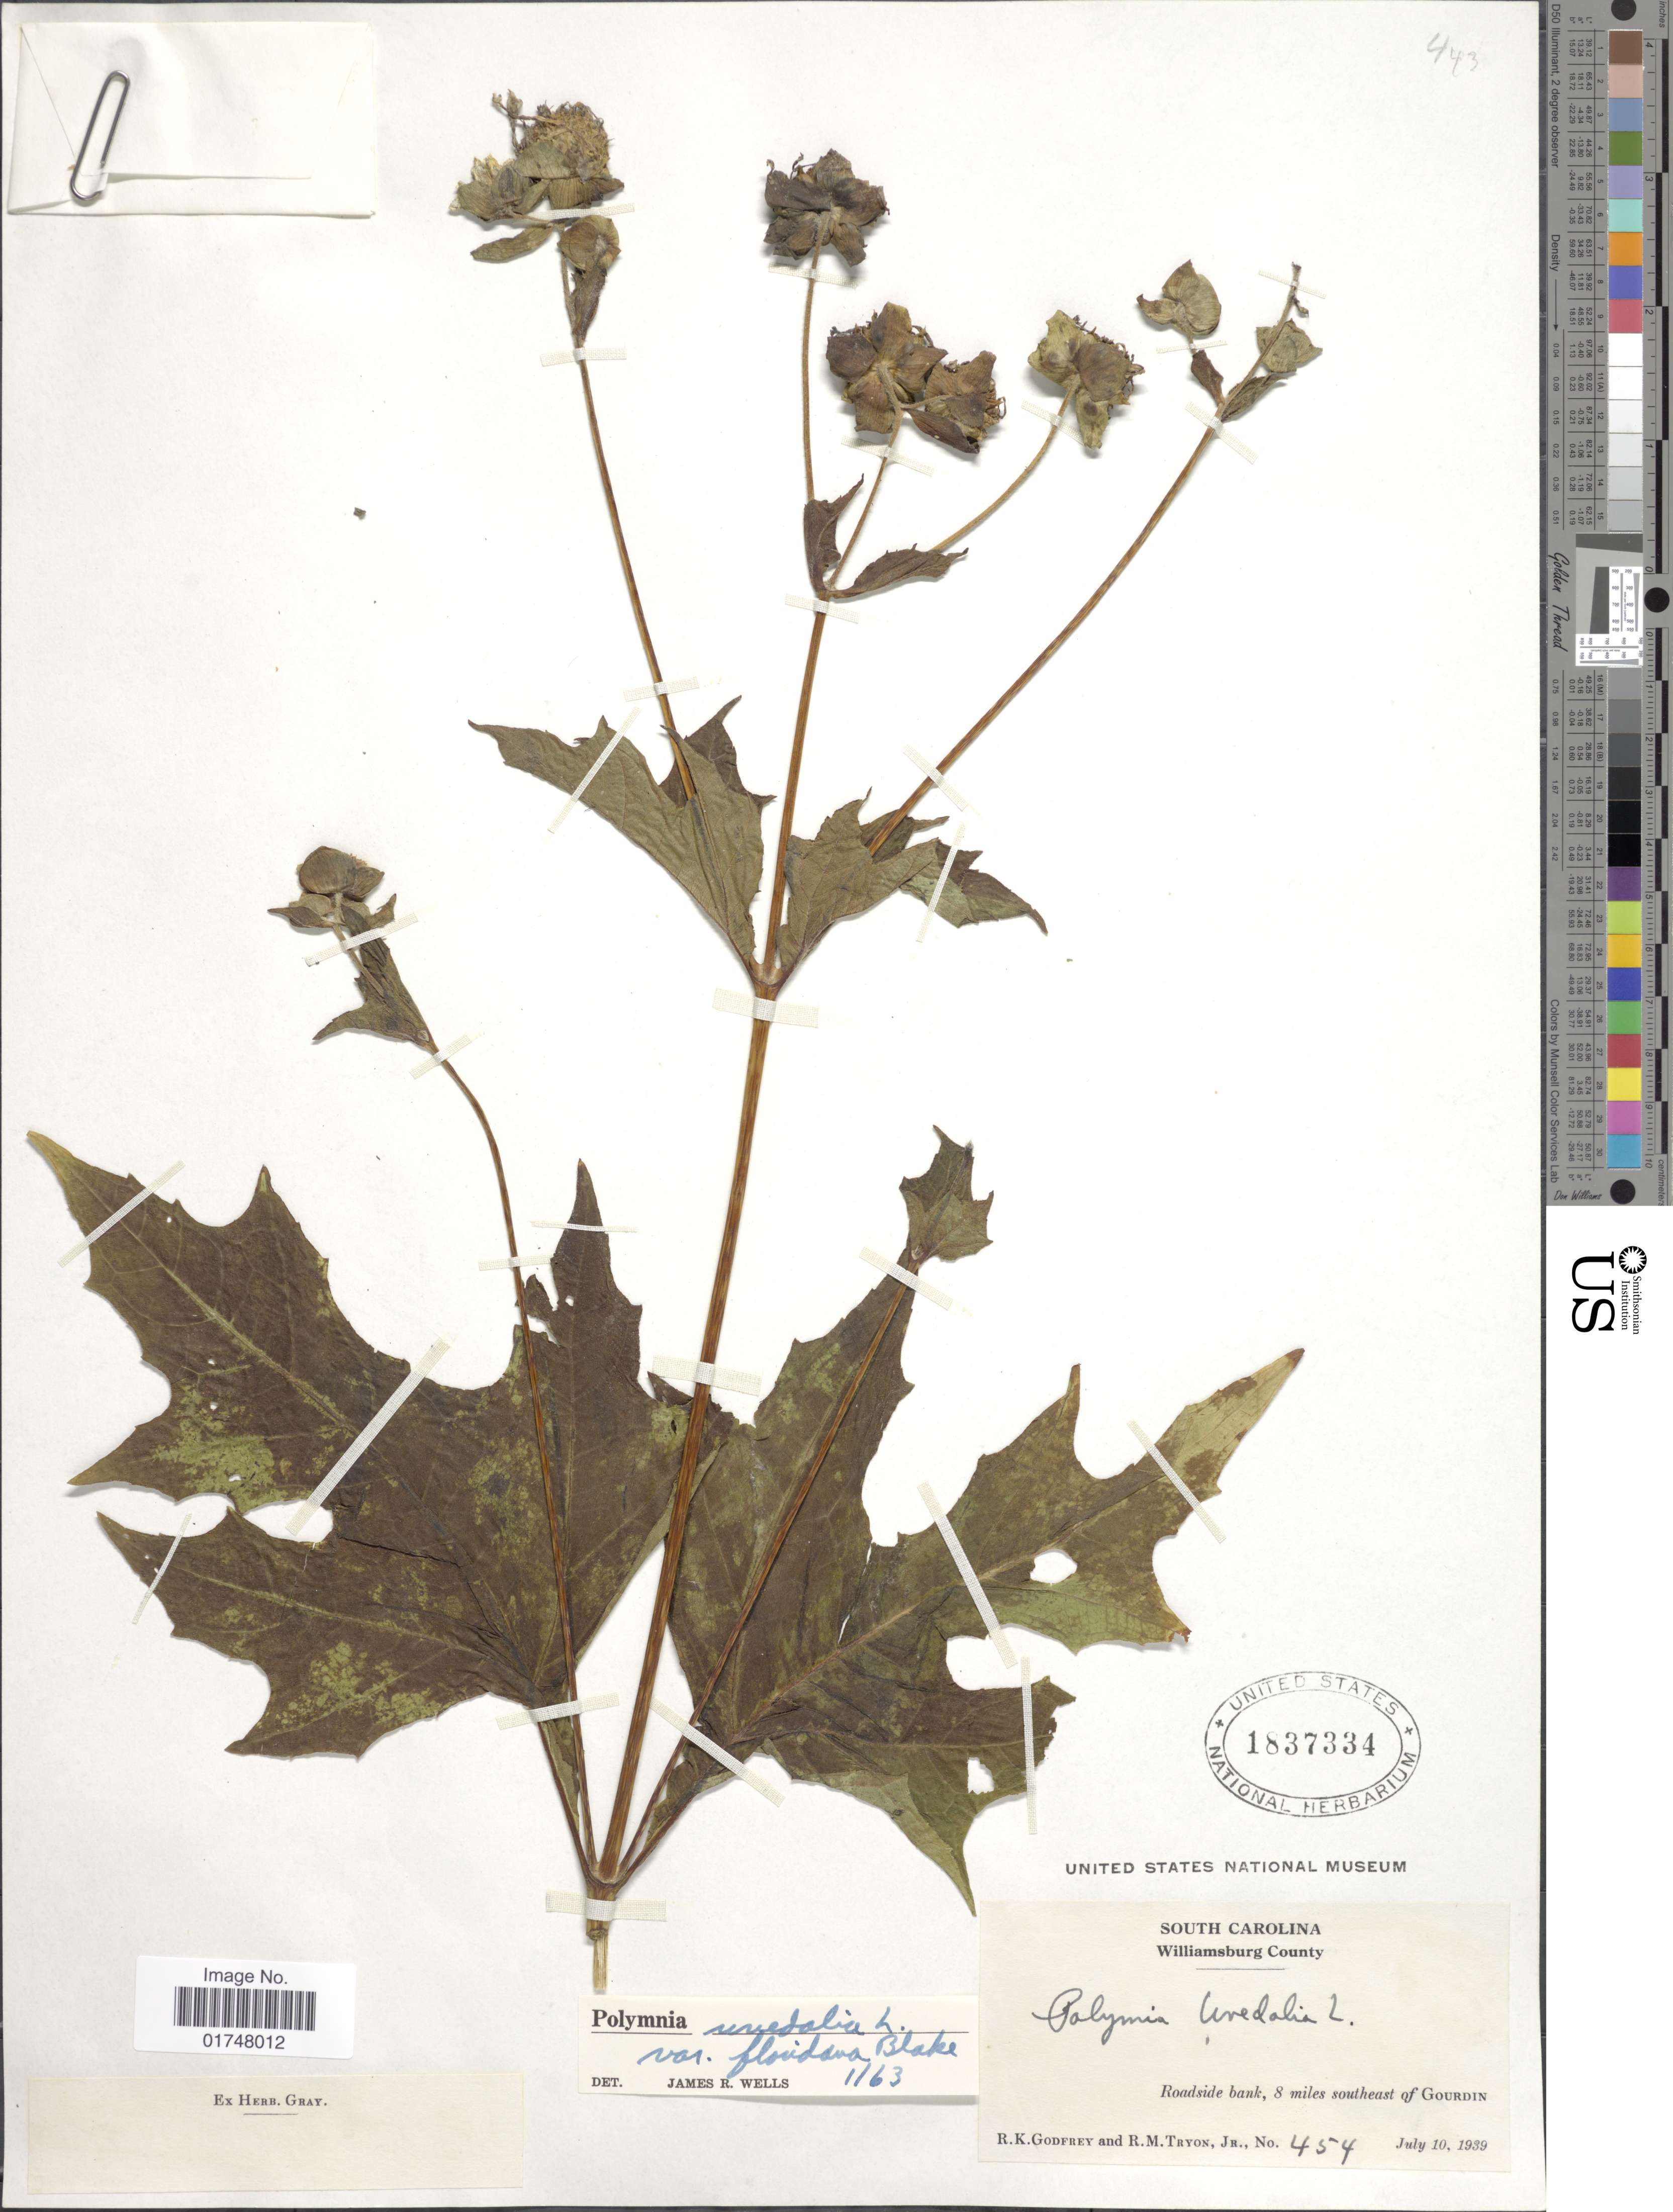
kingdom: Plantae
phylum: Tracheophyta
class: Magnoliopsida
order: Asterales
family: Asteraceae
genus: Smallanthus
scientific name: Smallanthus uvedalia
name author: (L.) Mack. ex Mack.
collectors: R. K. Godfrey & R. M. Tryon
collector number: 454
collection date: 1939-07-10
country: United States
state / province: South Carolina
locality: Williamsburg County, Roadside bank, 8 miles southeast of Gourdin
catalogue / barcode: US 1837334